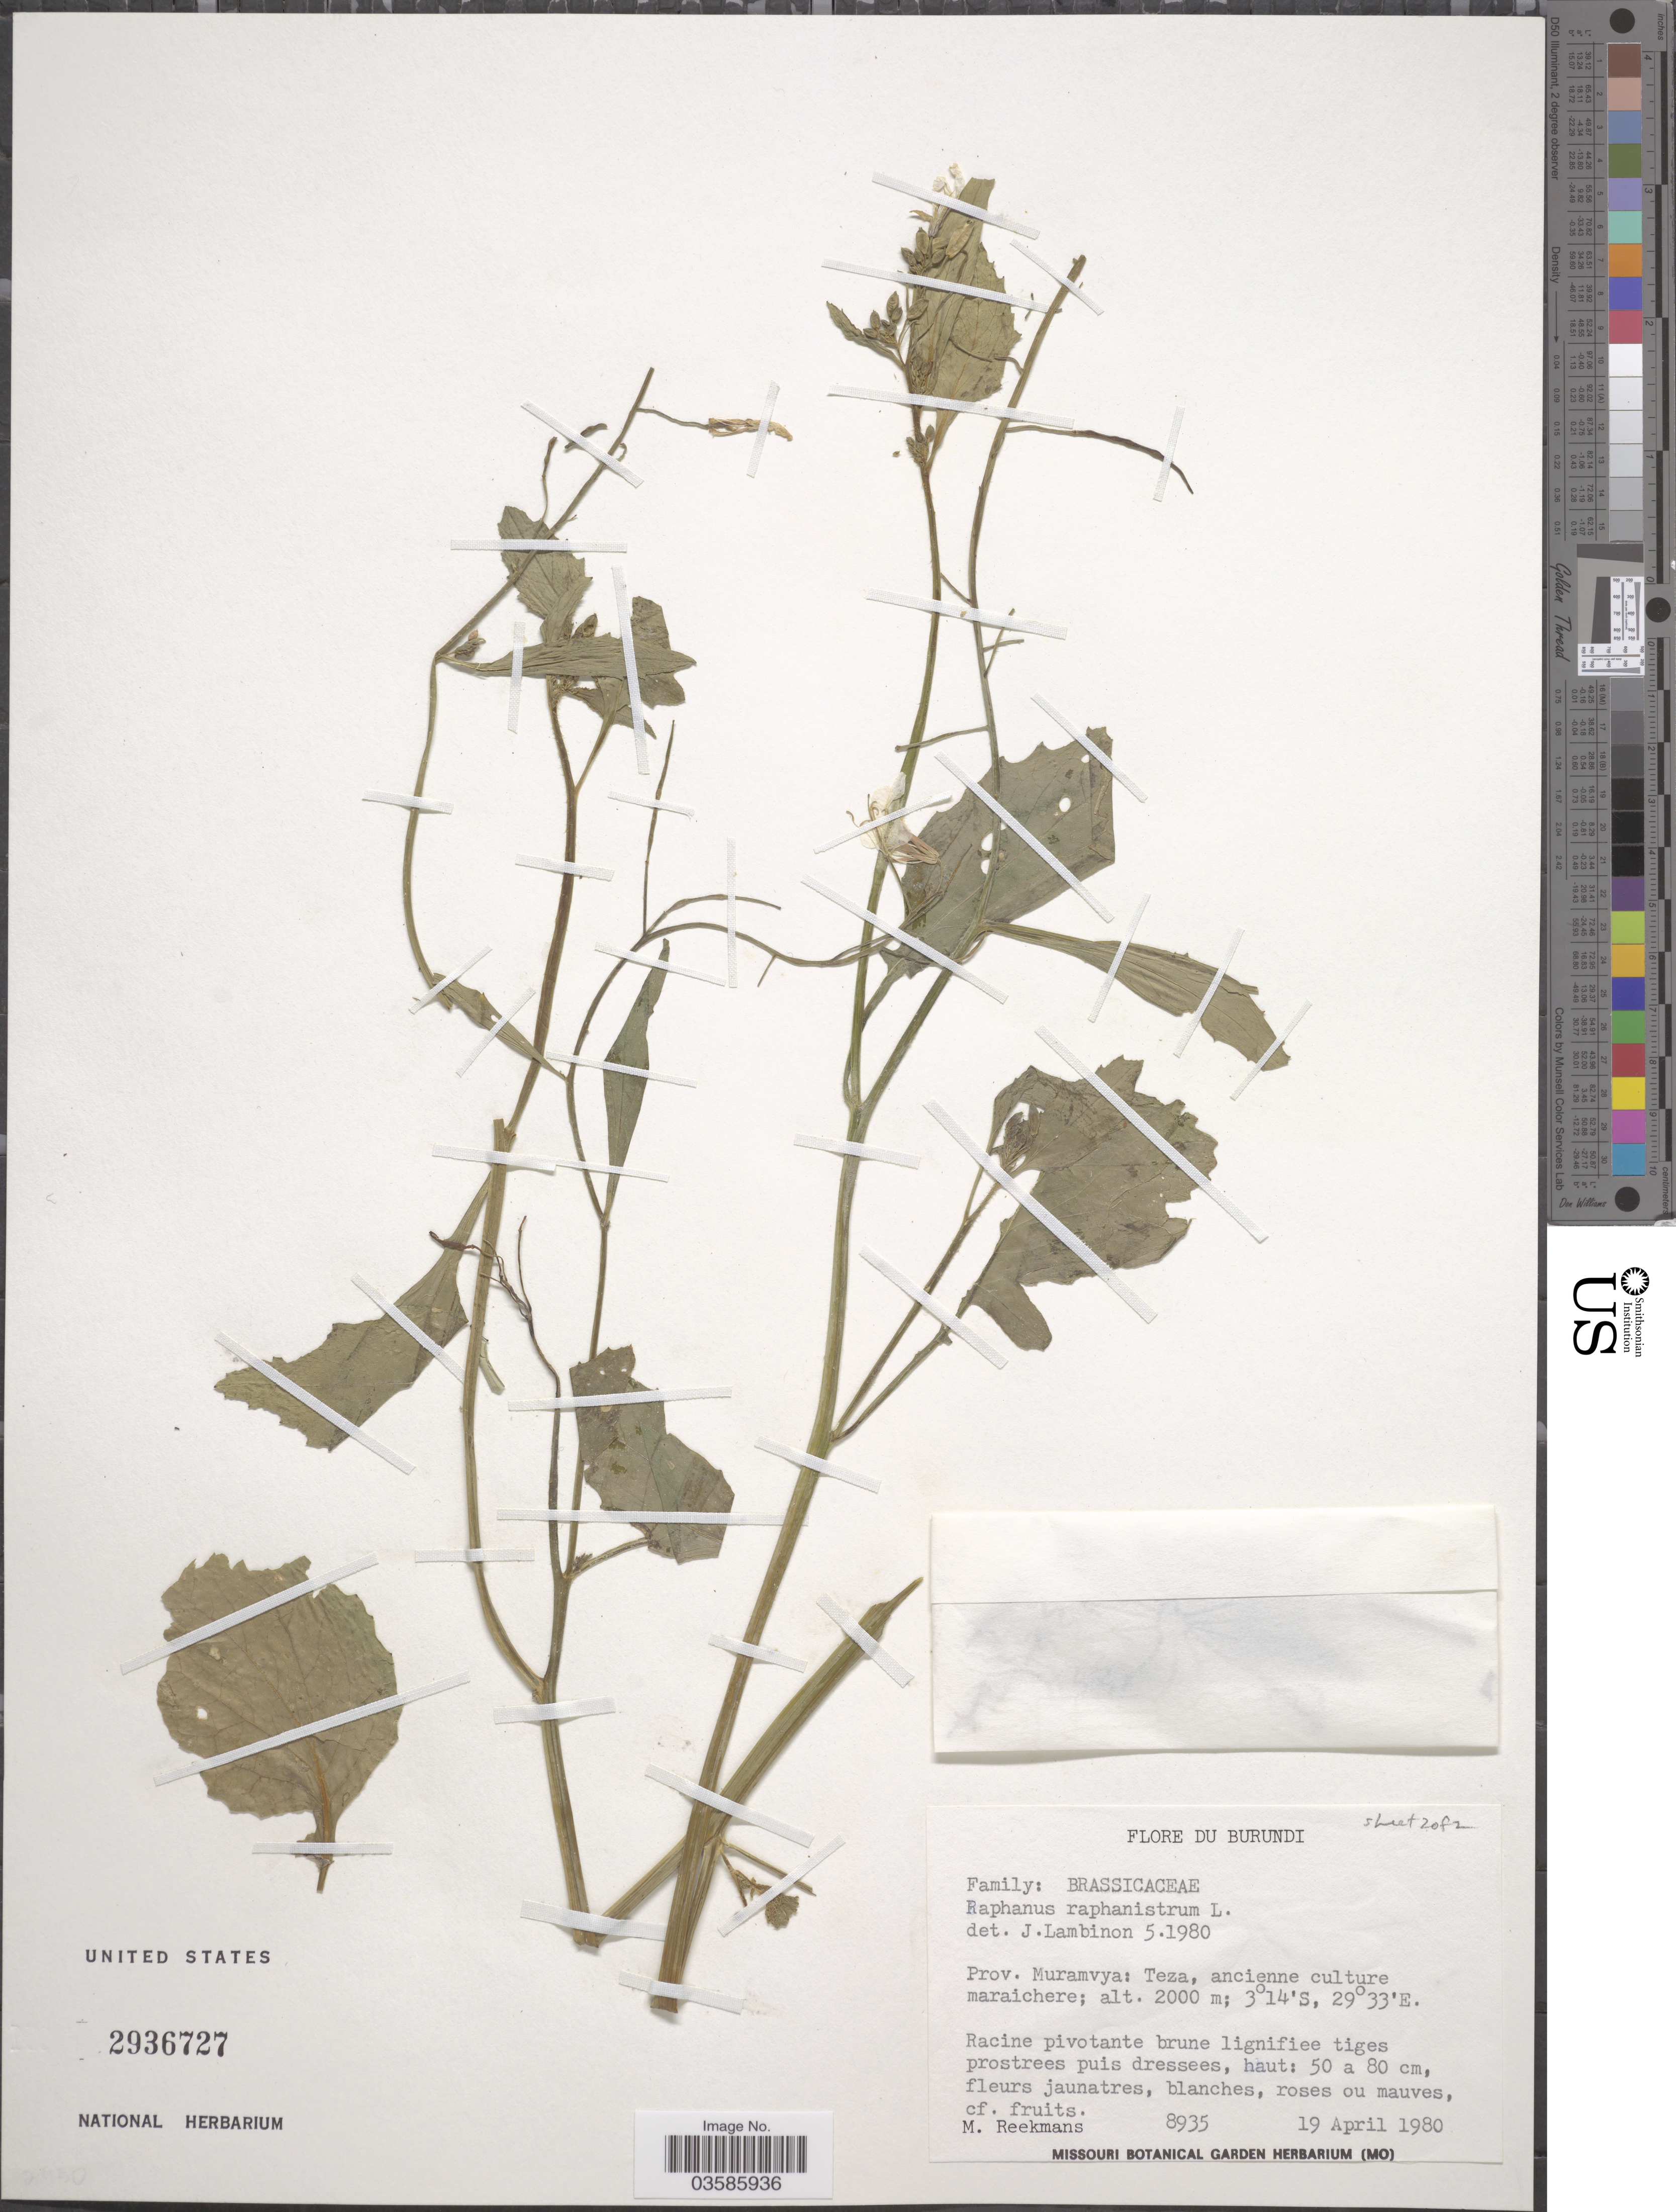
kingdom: Plantae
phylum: Tracheophyta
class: Magnoliopsida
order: Brassicales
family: Brassicaceae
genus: Raphanus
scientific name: Raphanus raphanistrum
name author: L.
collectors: M. Reekmans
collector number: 8935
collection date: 1980-04-19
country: Burundi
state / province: Muramvya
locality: Prov. Muramvya: Teza, ancienne culture maraichere.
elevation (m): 2000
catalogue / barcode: US 2936727